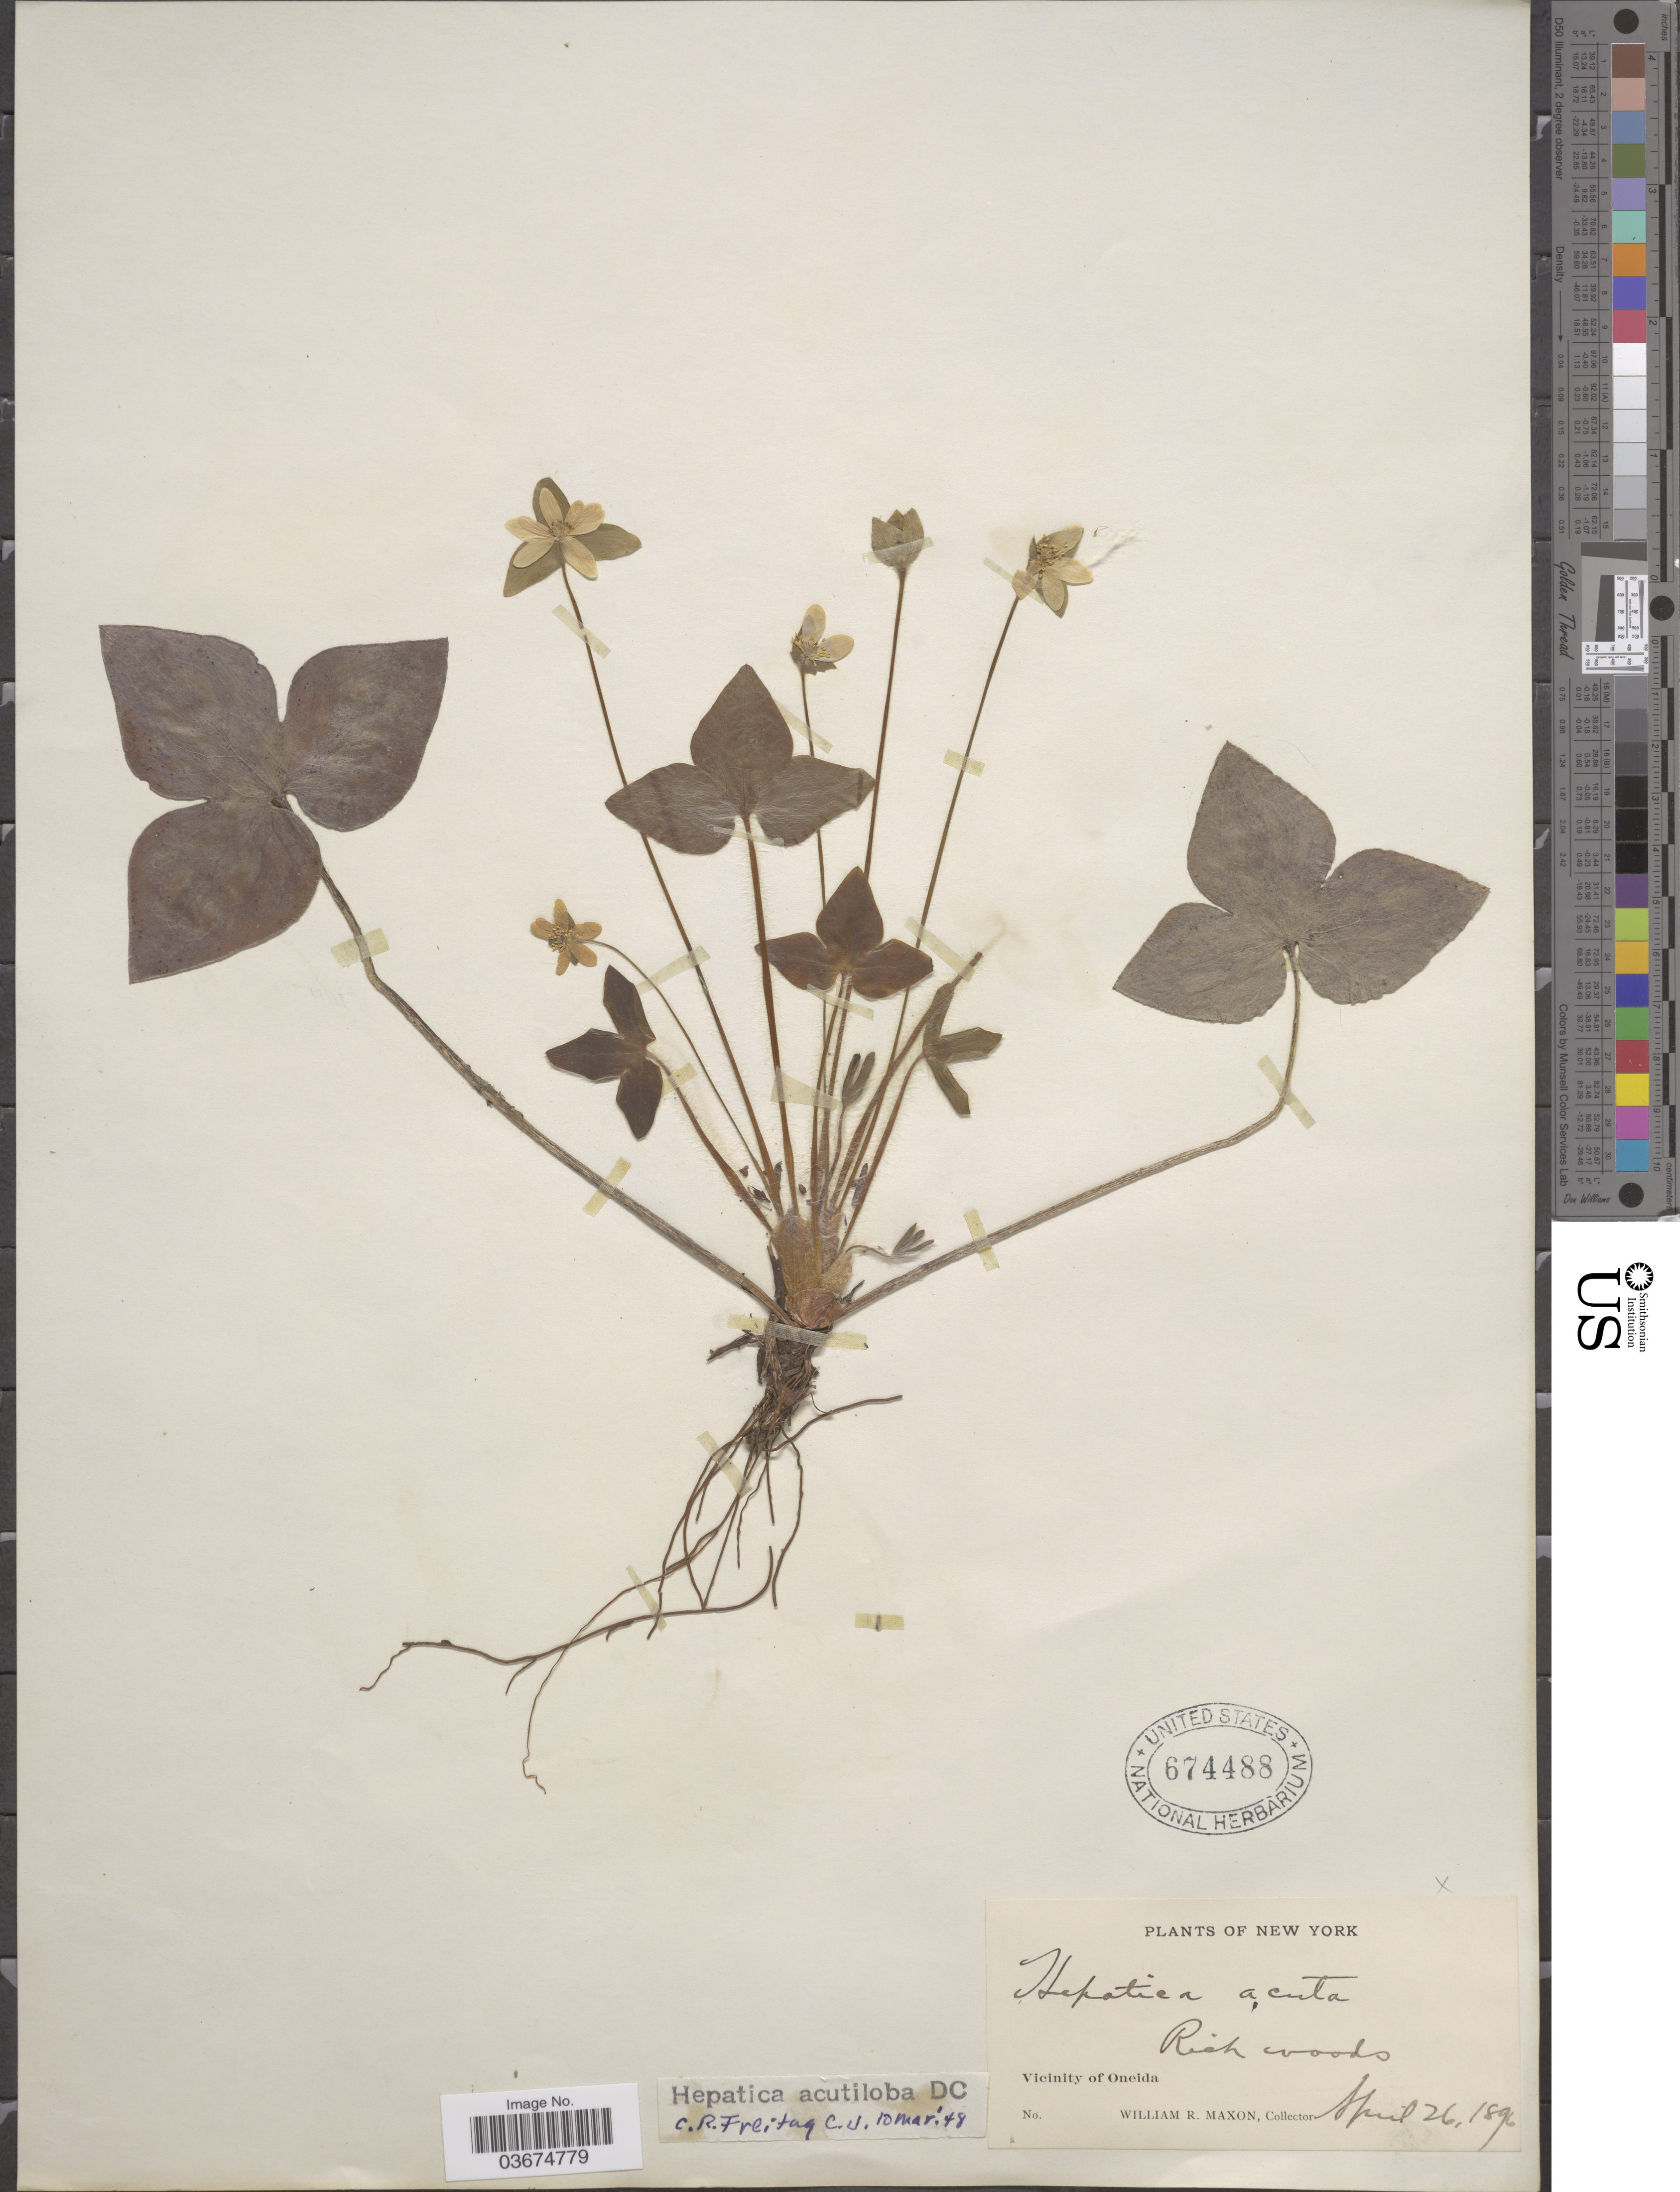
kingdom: Plantae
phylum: Tracheophyta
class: Magnoliopsida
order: Ranunculales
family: Ranunculaceae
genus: Hepatica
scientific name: Hepatica acutiloba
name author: DC.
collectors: W. R. Maxon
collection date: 1896-04-26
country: United States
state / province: New York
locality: Vicinity of Oneida.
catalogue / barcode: US 674488